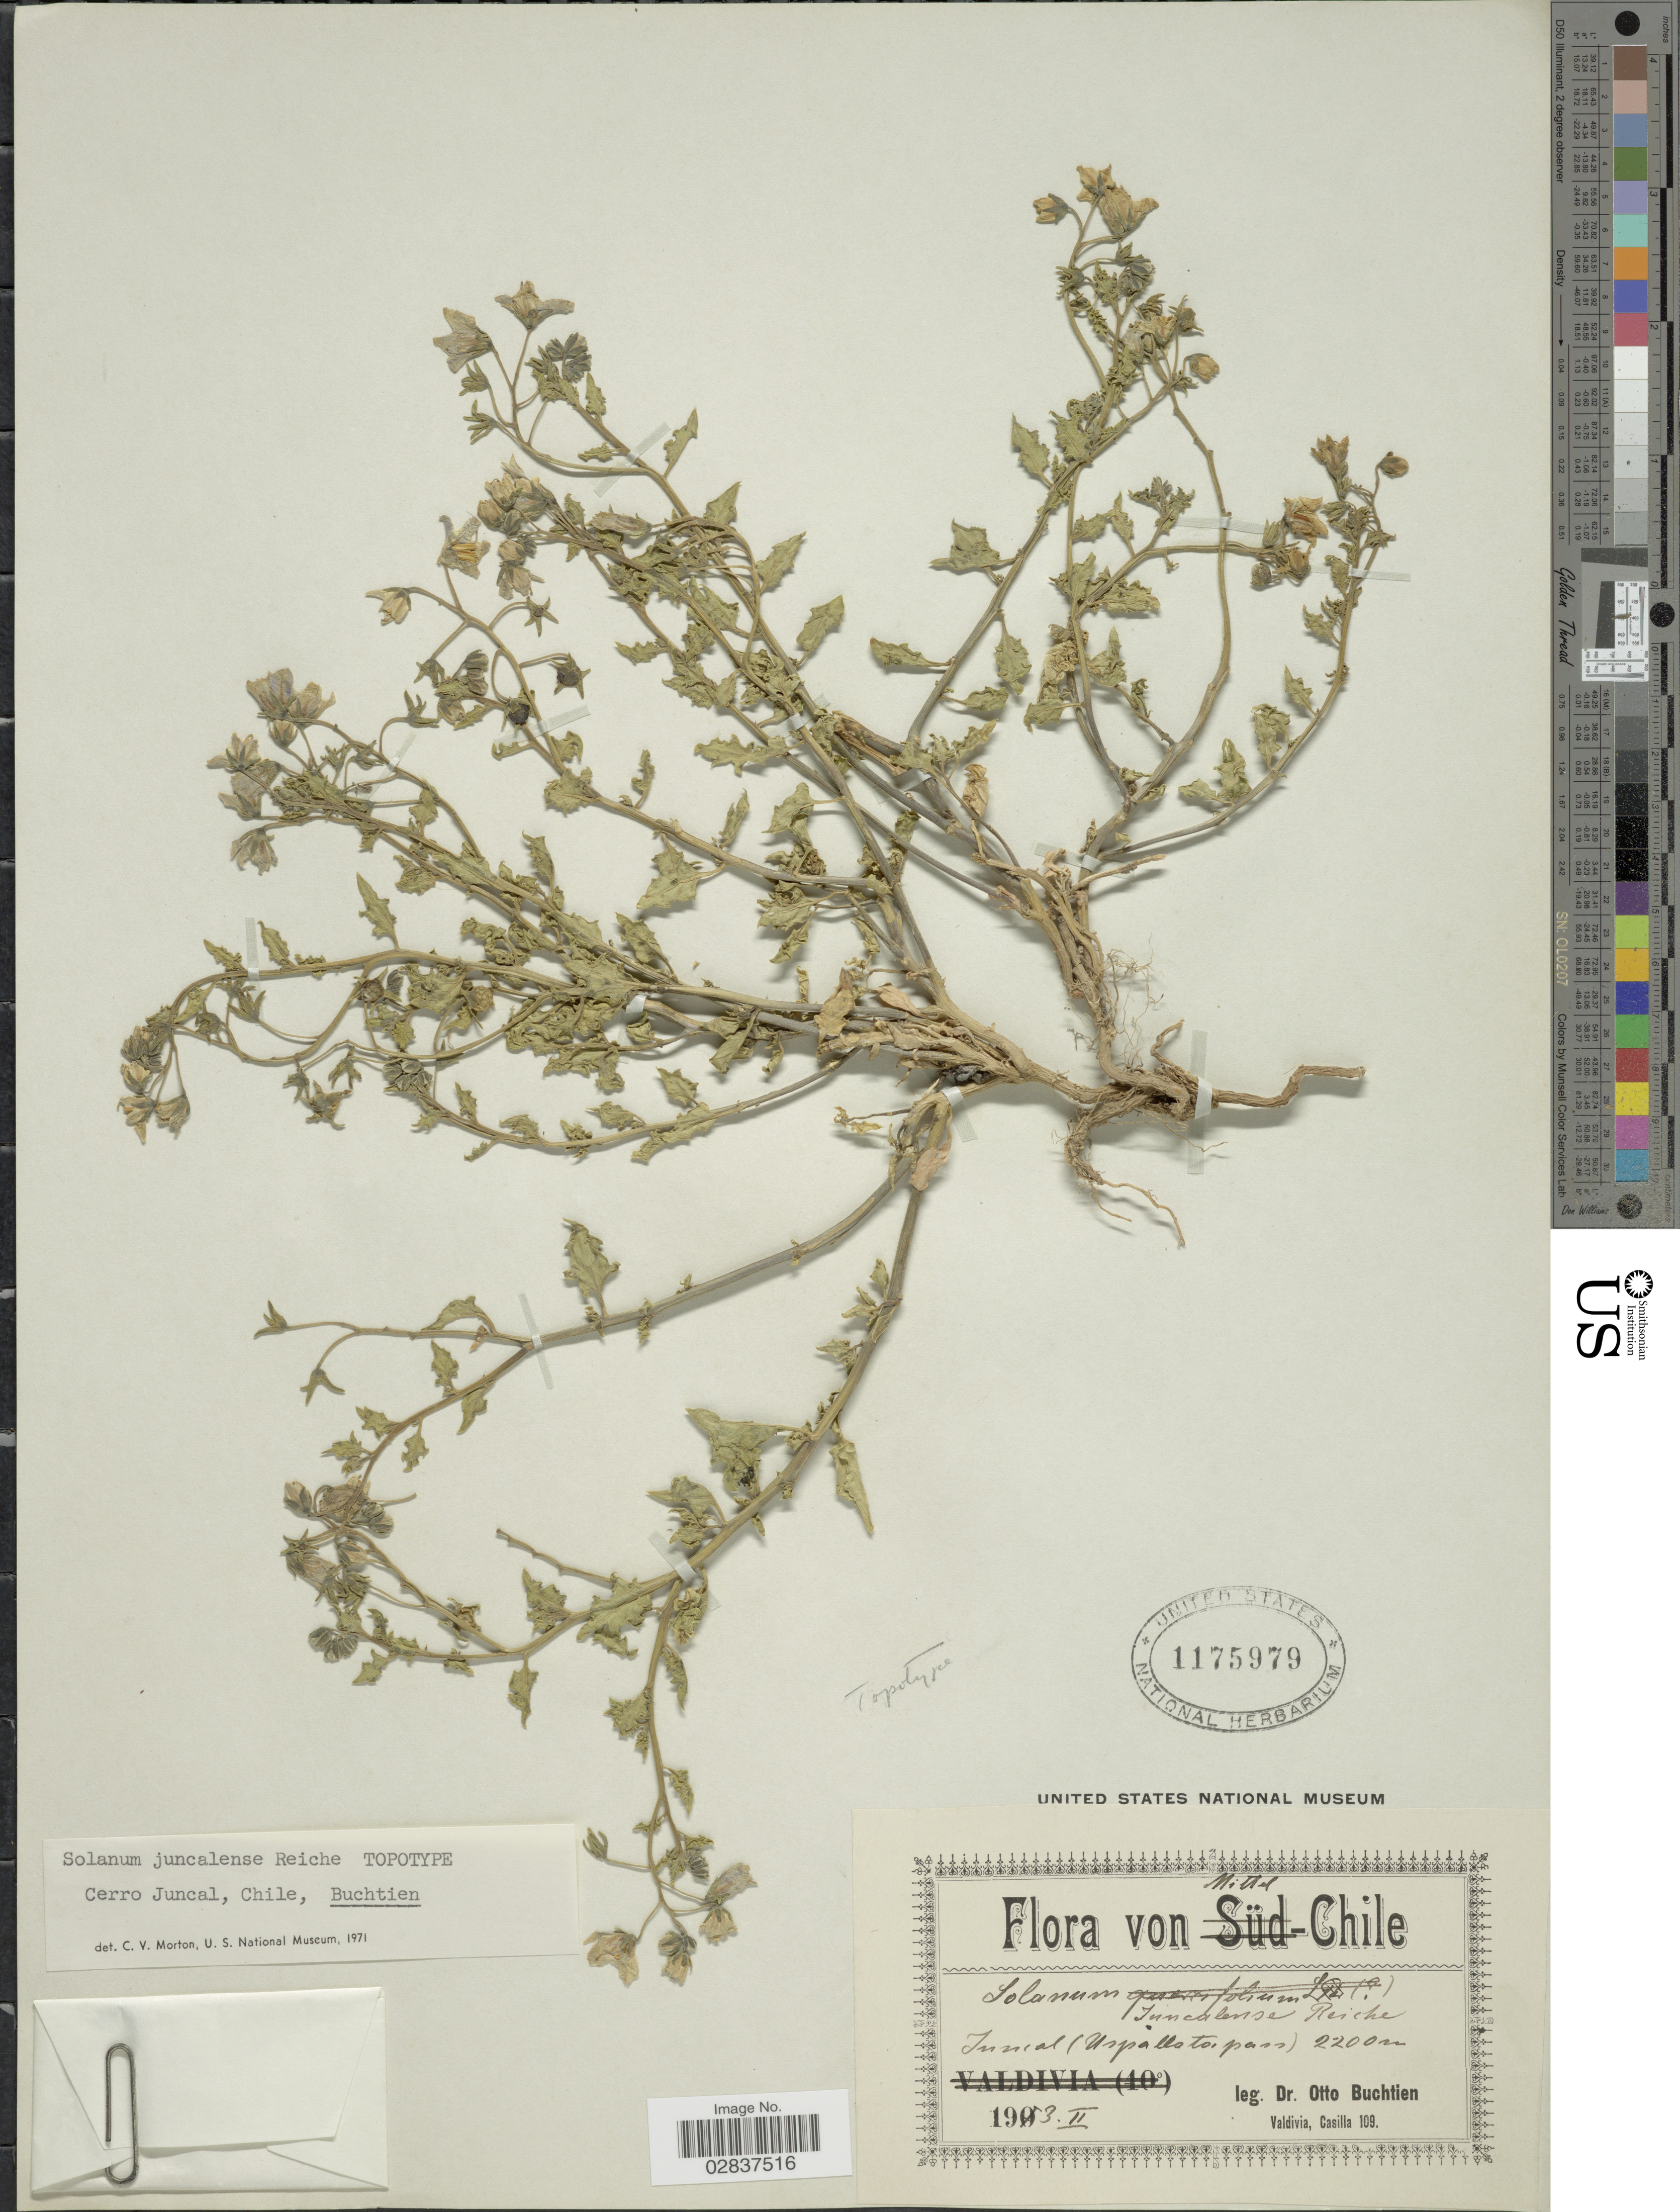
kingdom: Plantae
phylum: Tracheophyta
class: Magnoliopsida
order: Solanales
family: Solanaceae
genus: Solanum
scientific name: Solanum juncalense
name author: Reiche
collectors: O. Buchtien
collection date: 1913-02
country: Chile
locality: Mittel Chile. Juncal (Uspallata pass).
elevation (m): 2200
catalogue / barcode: US 1175979